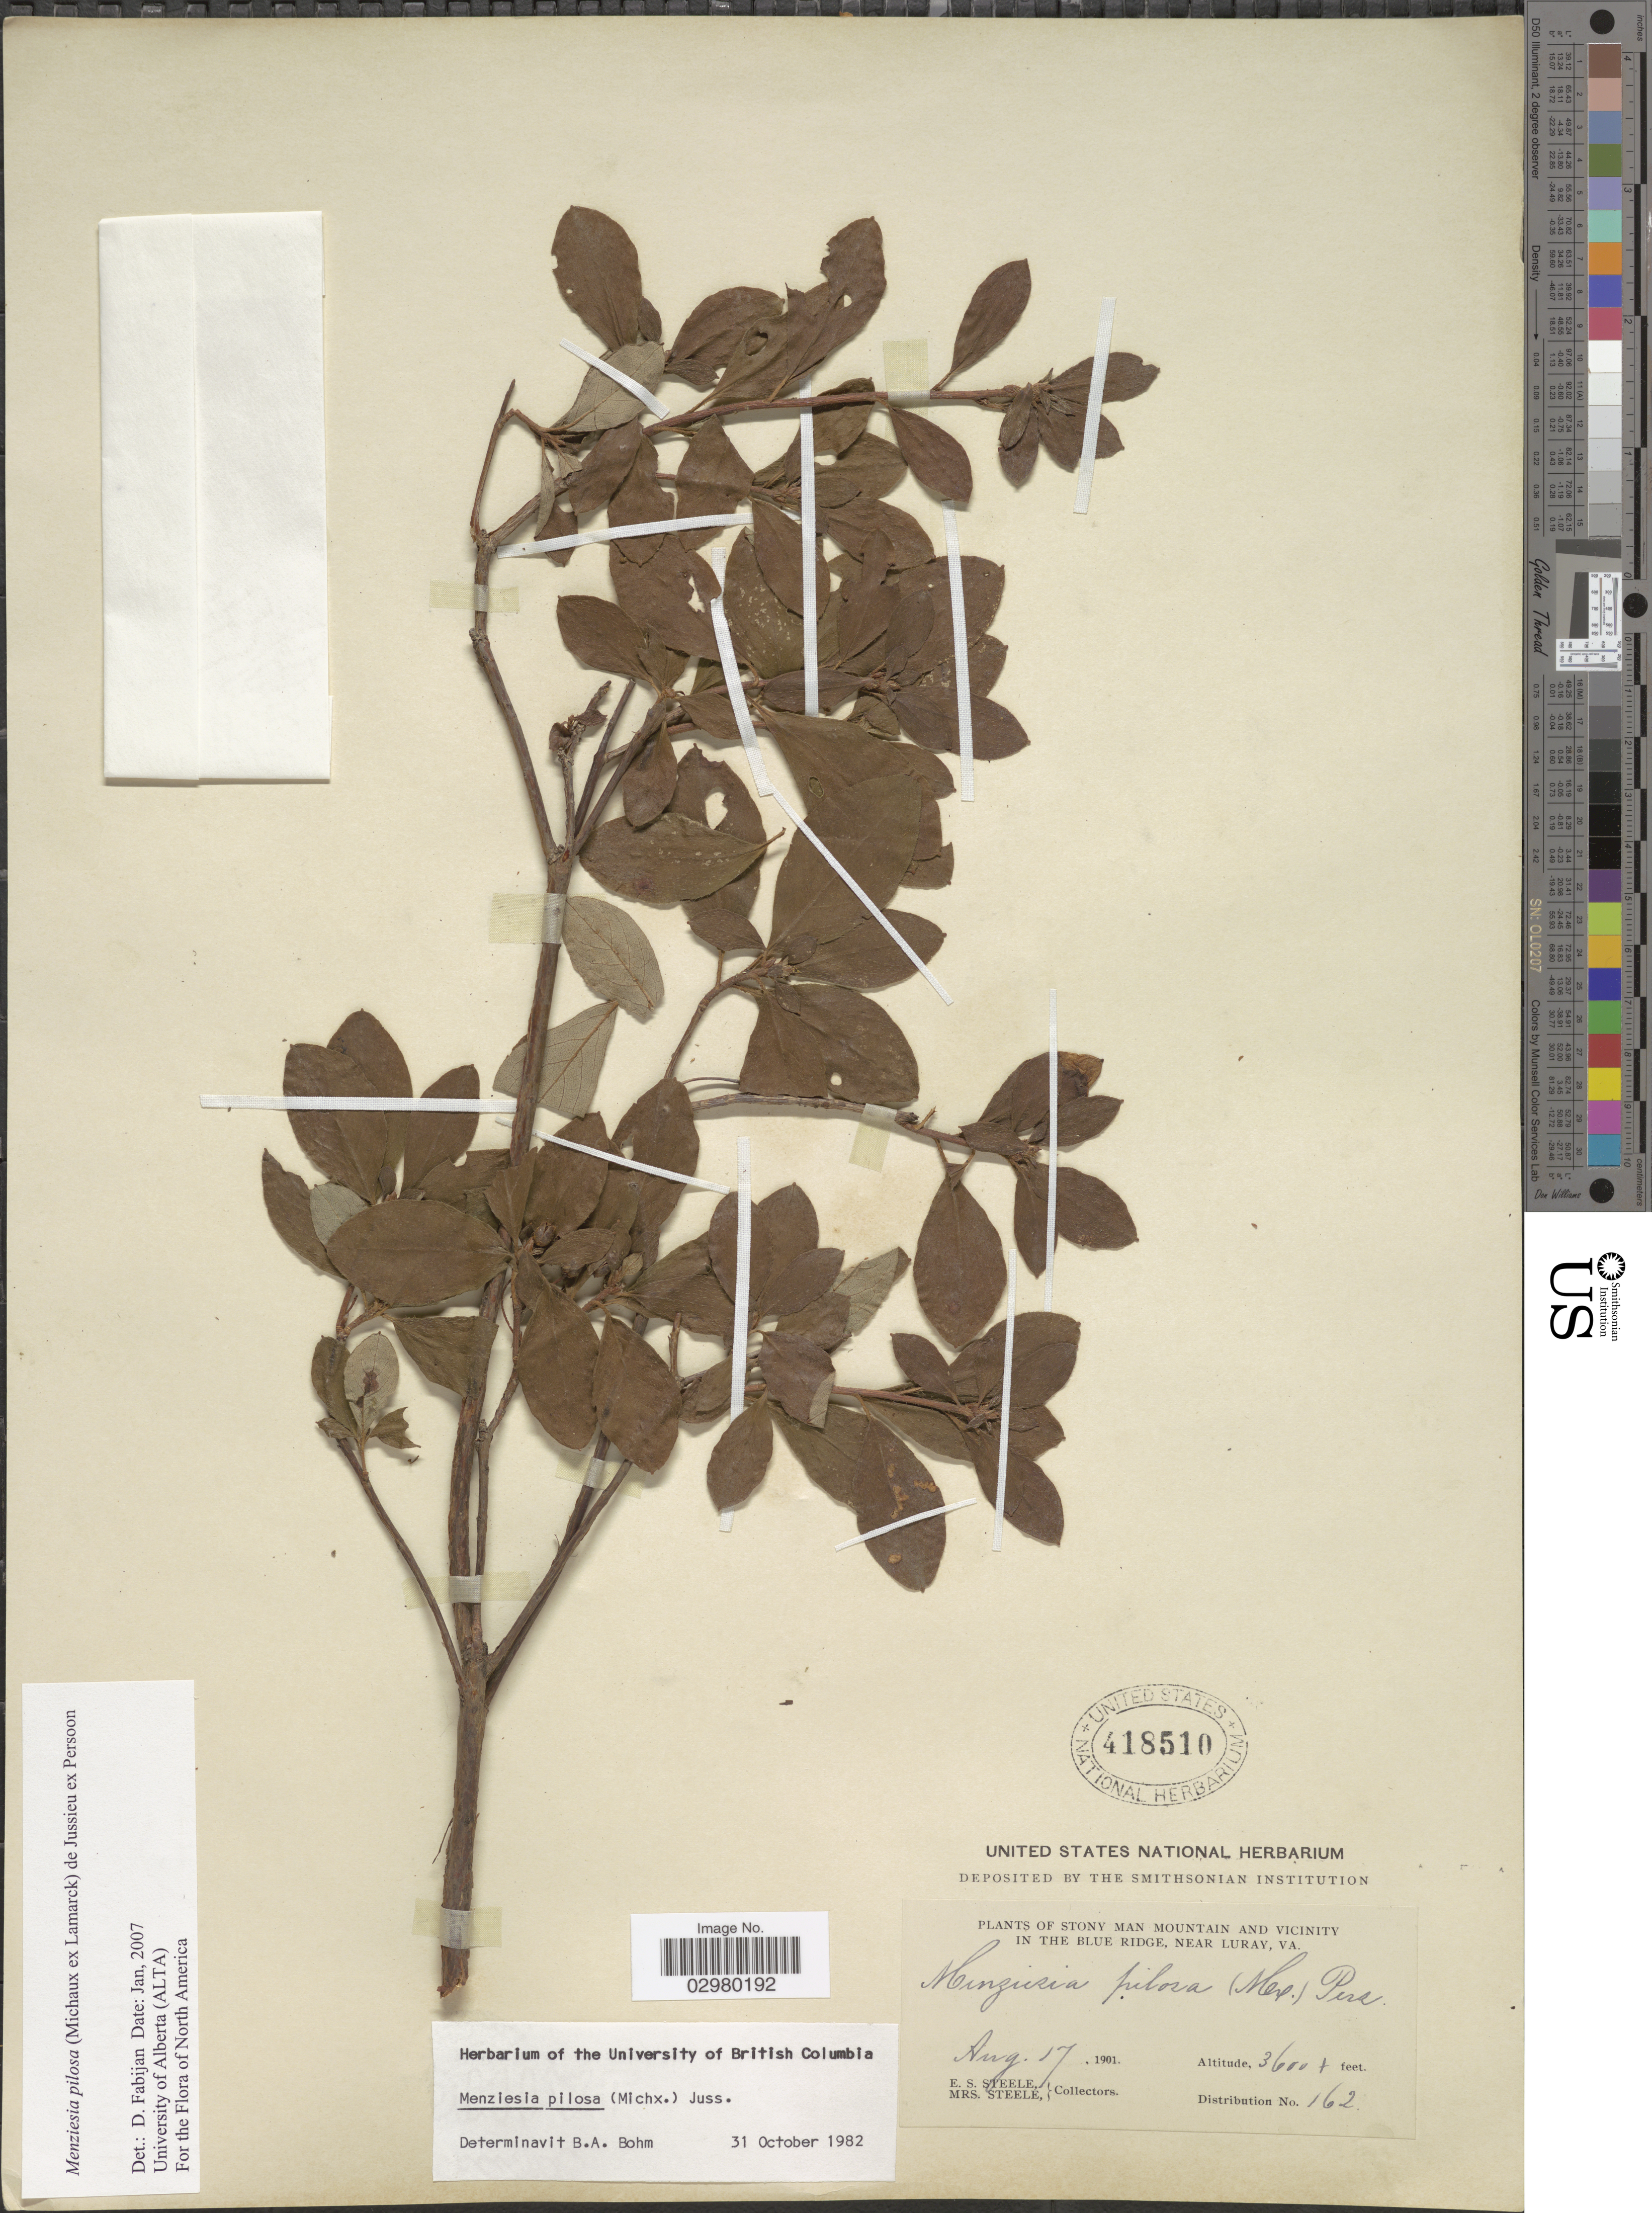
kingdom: Plantae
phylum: Tracheophyta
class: Magnoliopsida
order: Ericales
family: Ericaceae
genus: Menziesia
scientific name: Menziesia pilosa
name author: (Michx.) Juss.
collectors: E. Steele & Mrs. E. S. Steele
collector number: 162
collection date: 1901-08-17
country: United States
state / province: Virginia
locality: Stony Man Mountain and Vicinity in the Blue Ridge, near Luray.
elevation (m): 1097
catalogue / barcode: US 418510